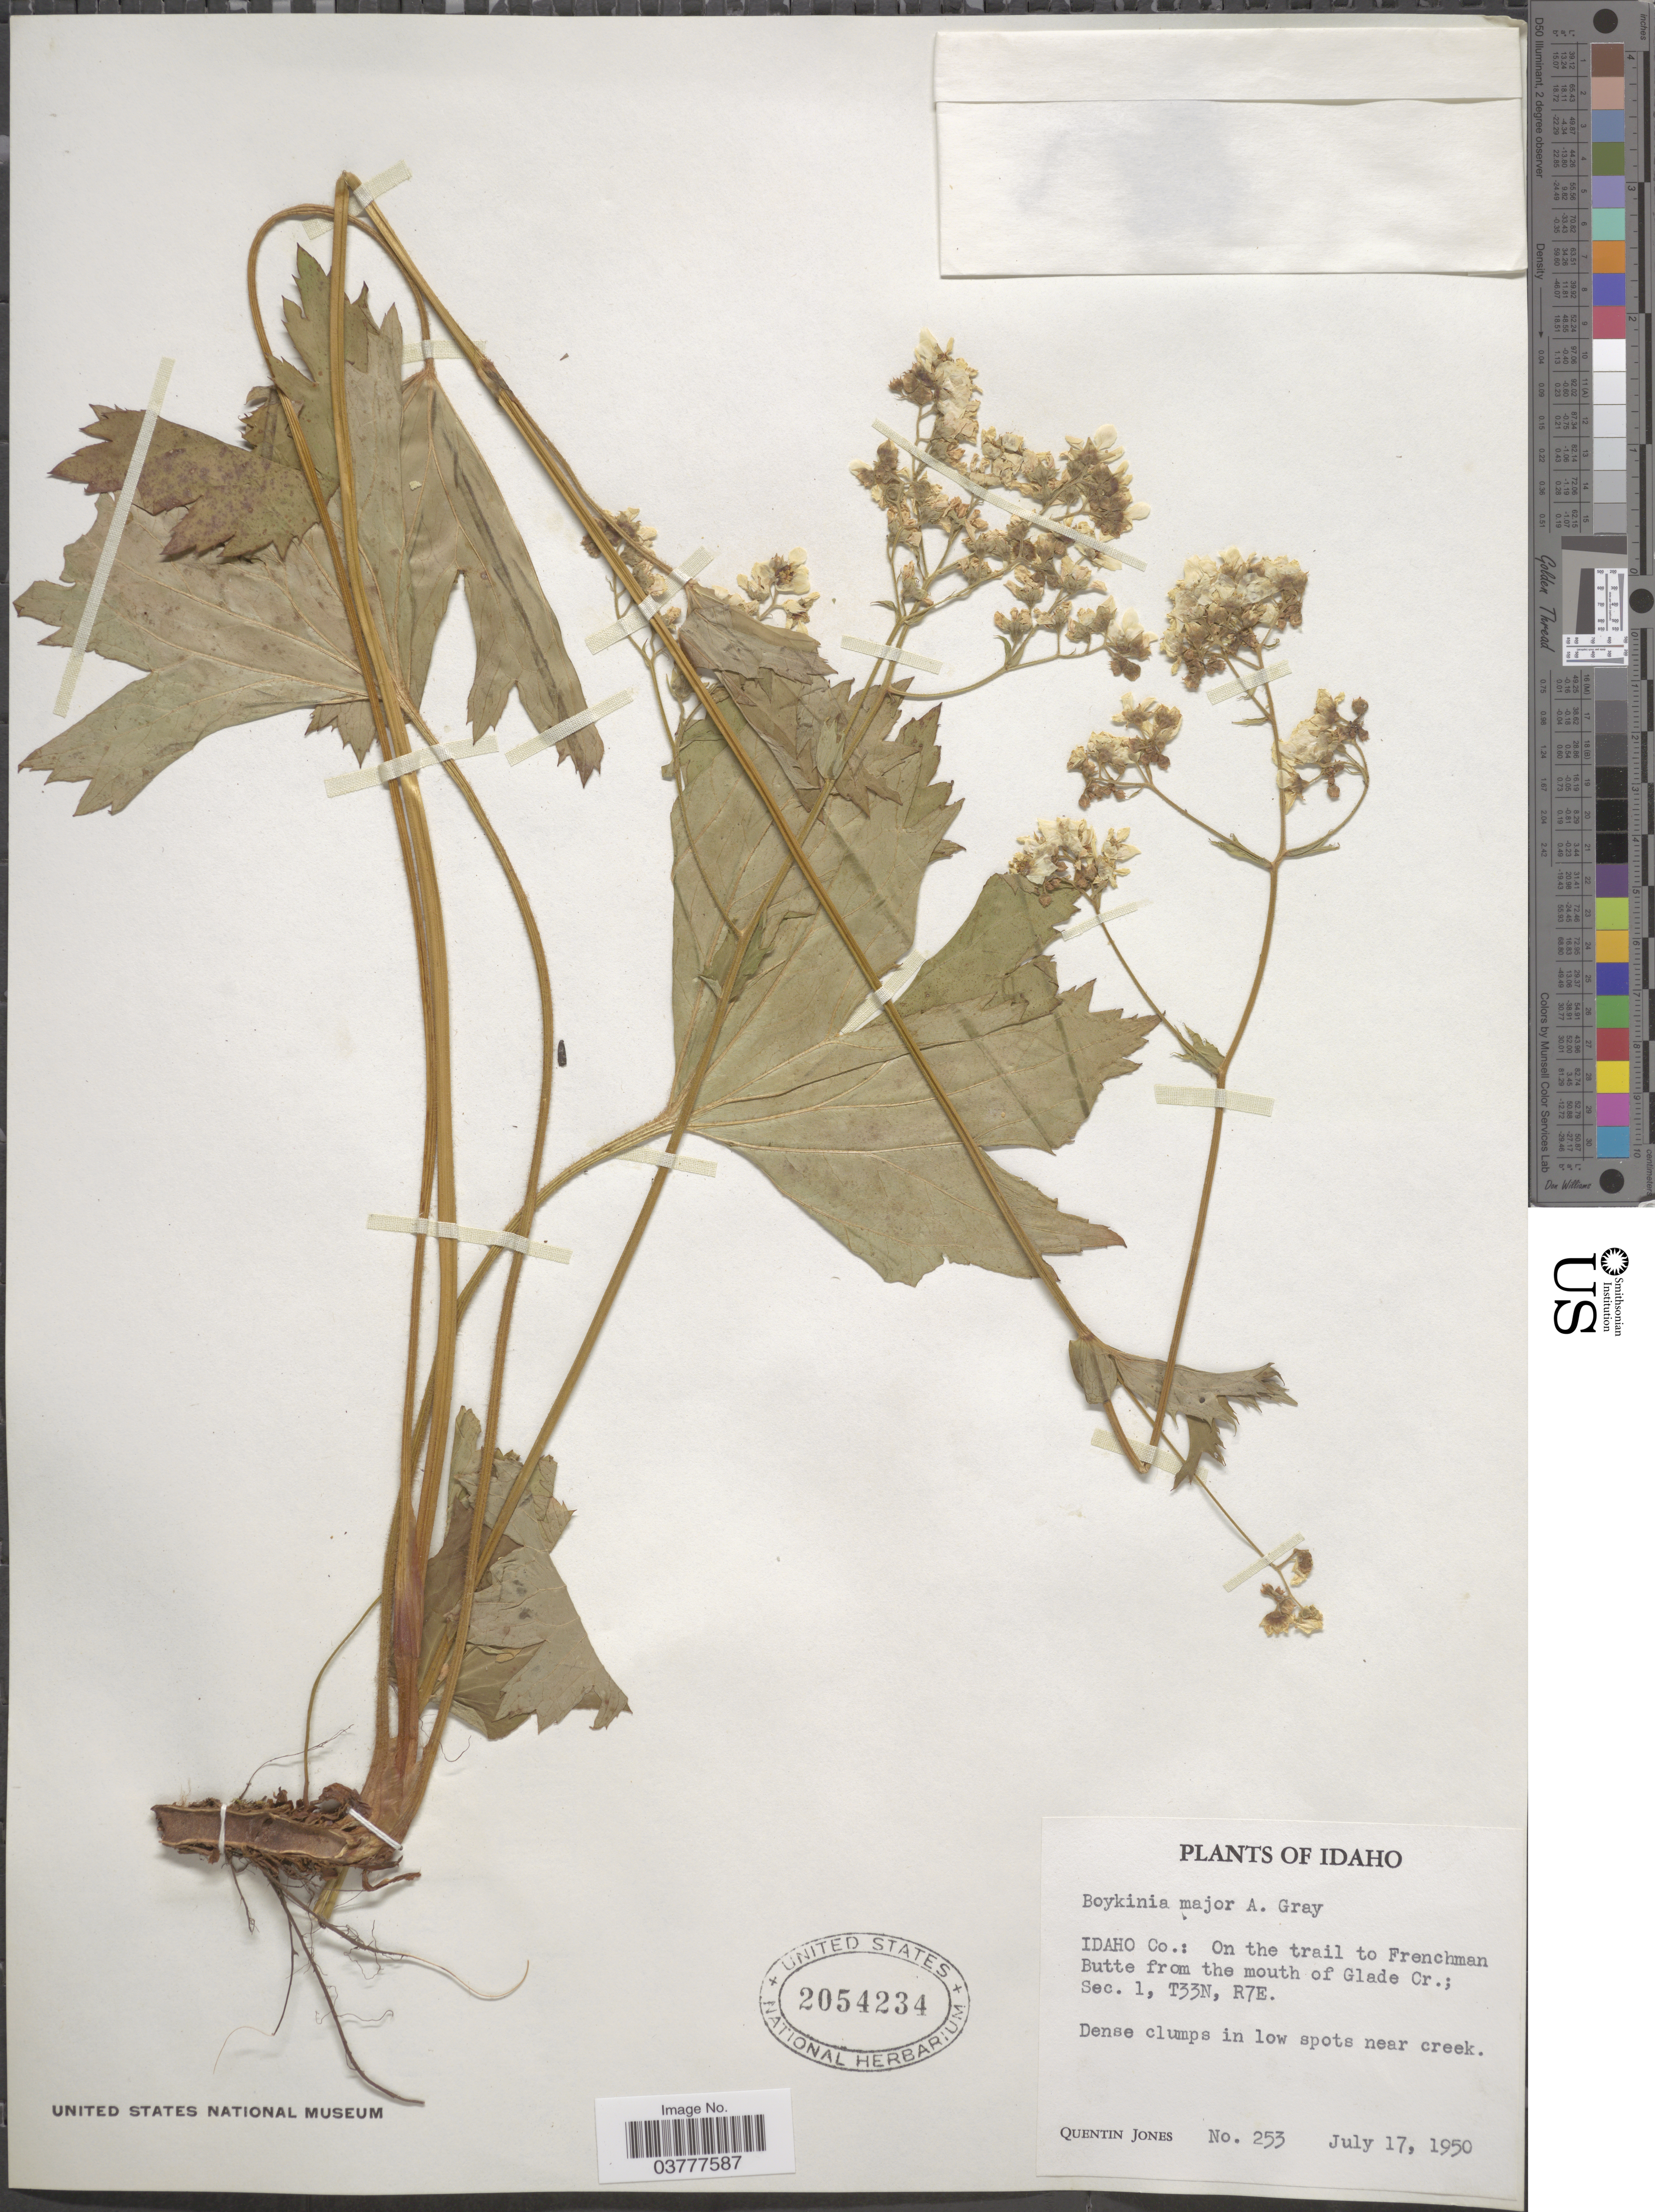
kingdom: Plantae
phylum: Tracheophyta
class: Magnoliopsida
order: Saxifragales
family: Saxifragaceae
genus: Boykinia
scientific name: Boykinia major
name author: A. Gray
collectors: Q. Jones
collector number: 352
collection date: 1950-07-17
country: United States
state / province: Idaho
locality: Idaho Co.: On the trail to Frenchman Butte from the mouth of Glade Cr.; Sex. 1, T33N, R7E.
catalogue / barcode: US 2054234